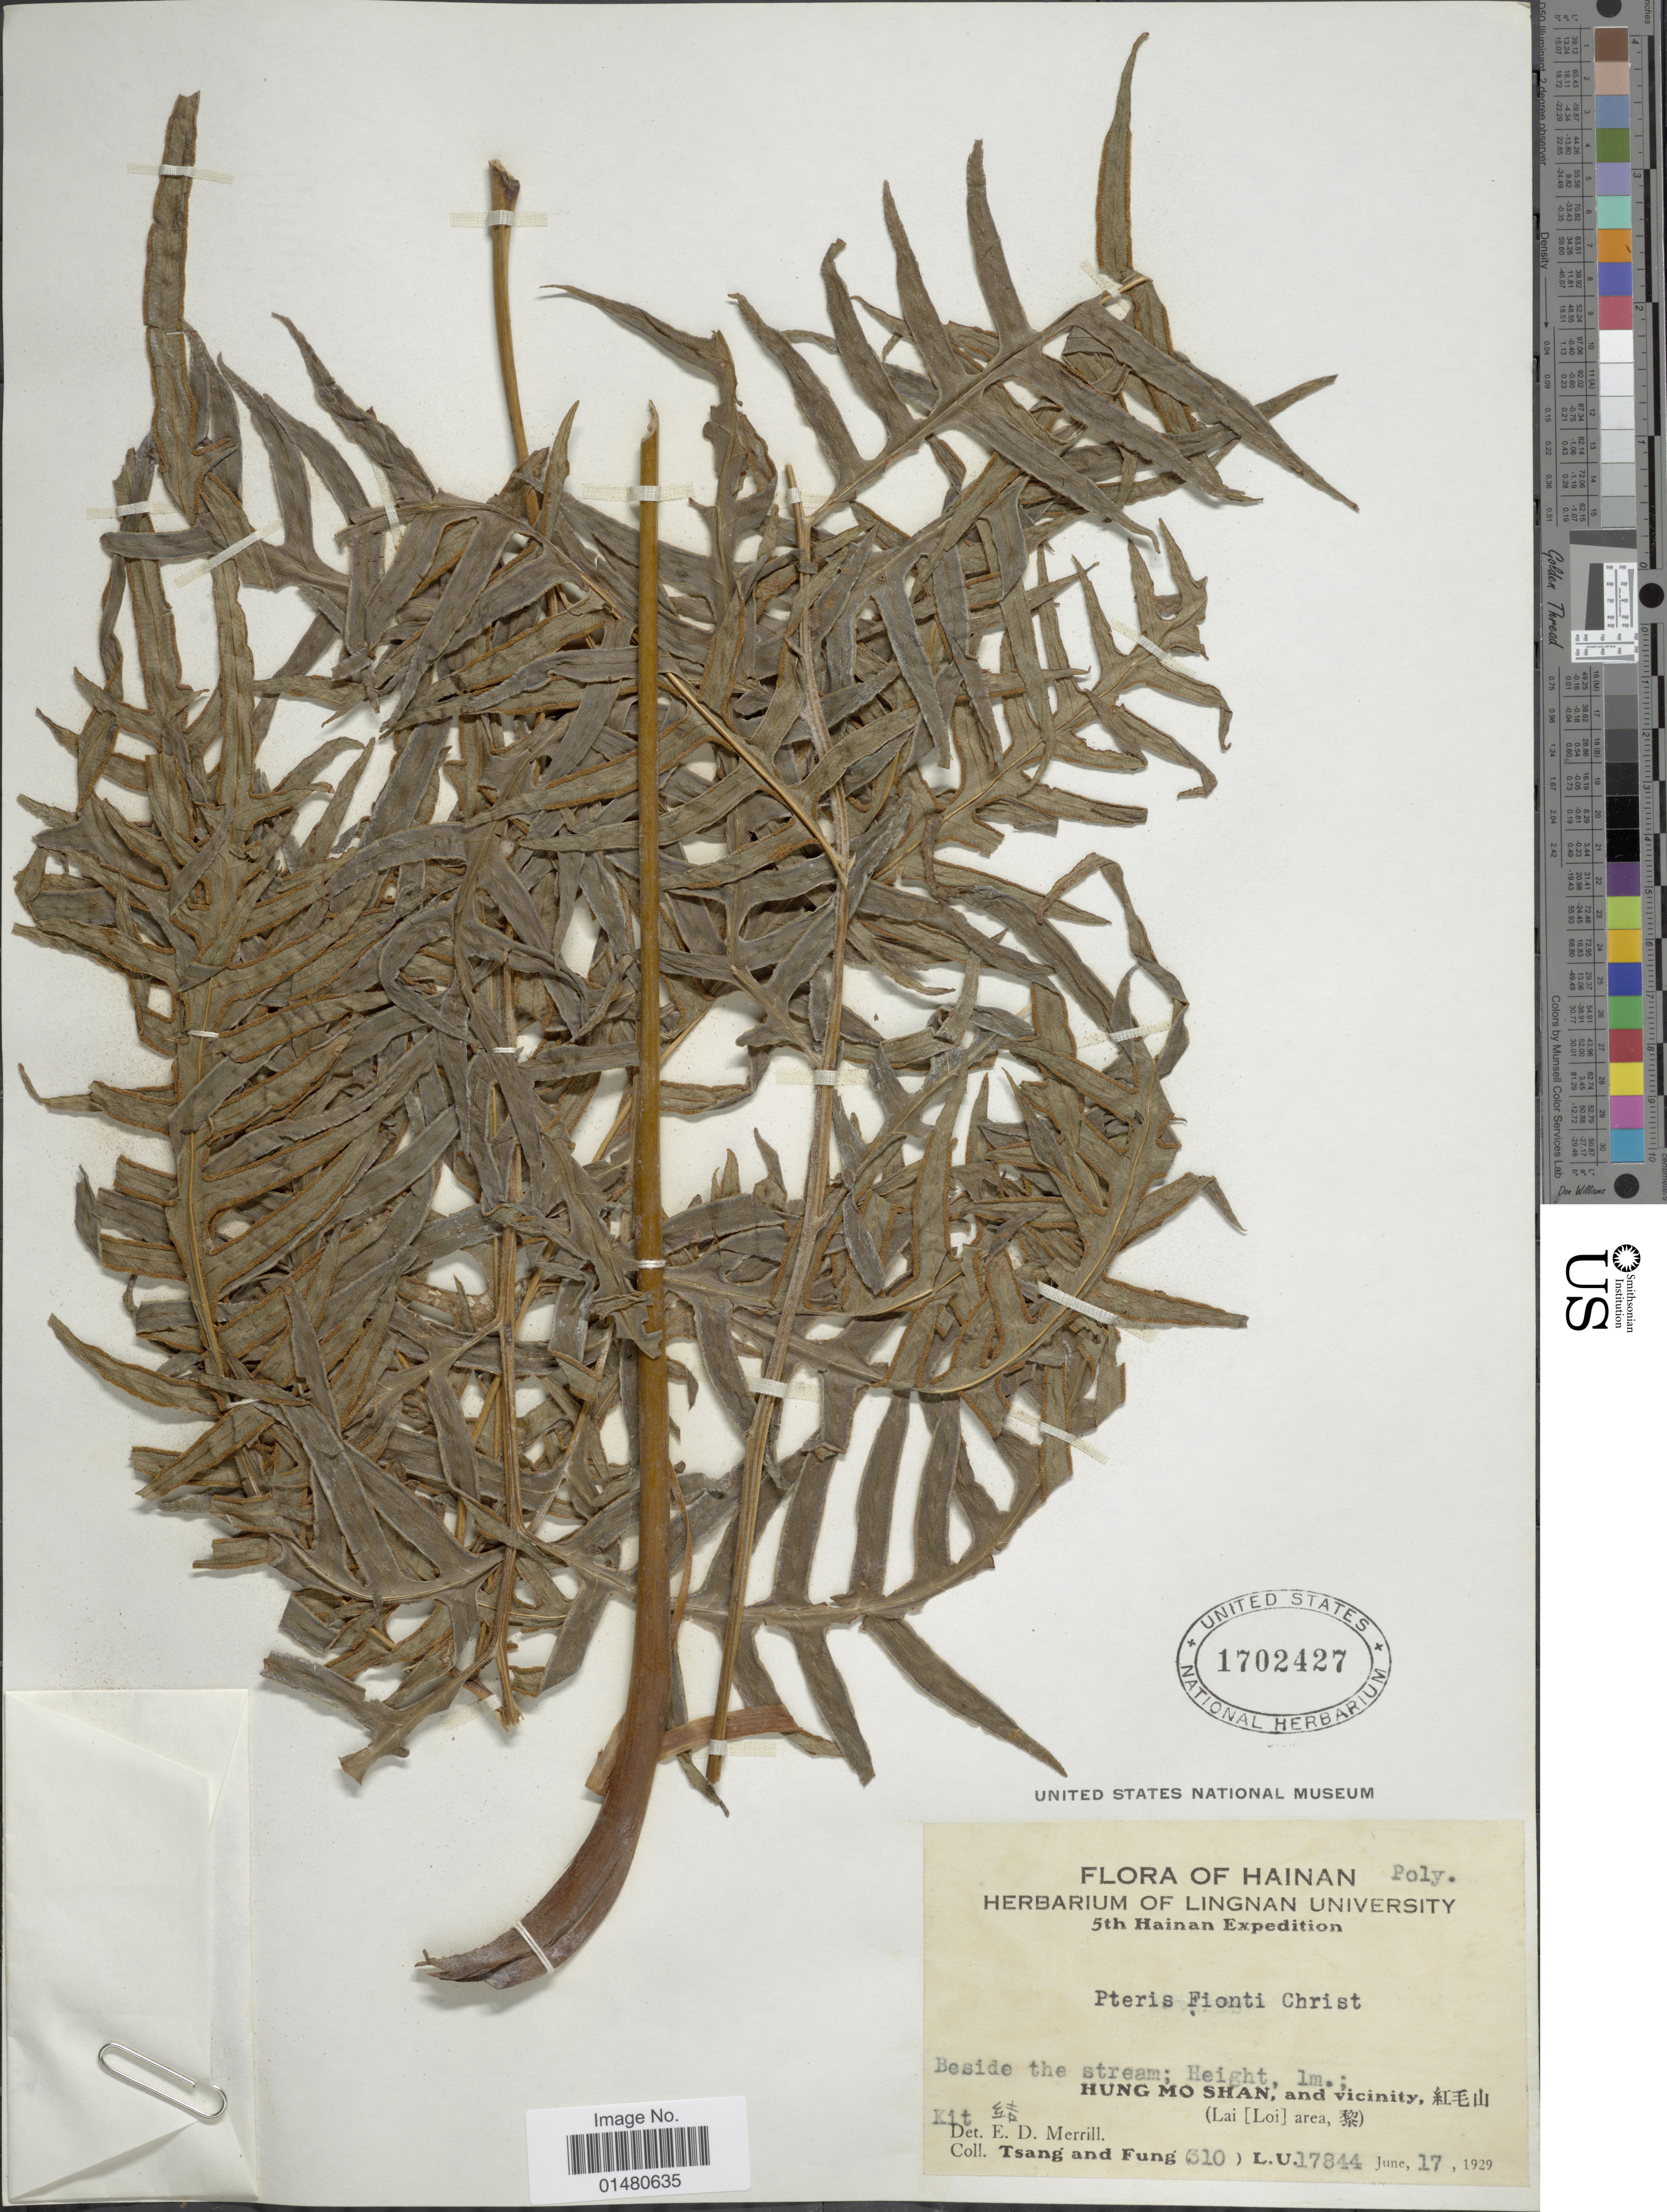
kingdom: Plantae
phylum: Tracheophyta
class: Polypodiopsida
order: Polypodiales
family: Pteridaceae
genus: Pteris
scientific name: Pteris finotii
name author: Christ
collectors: -- Tsang & Fung, --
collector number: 310/17844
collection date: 1929-06-17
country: China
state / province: Hainan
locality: Beside the stream; Hung Mo Shan, and vicinity, X, (Lai [Loi] area, X), Kit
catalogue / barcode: US 1702427